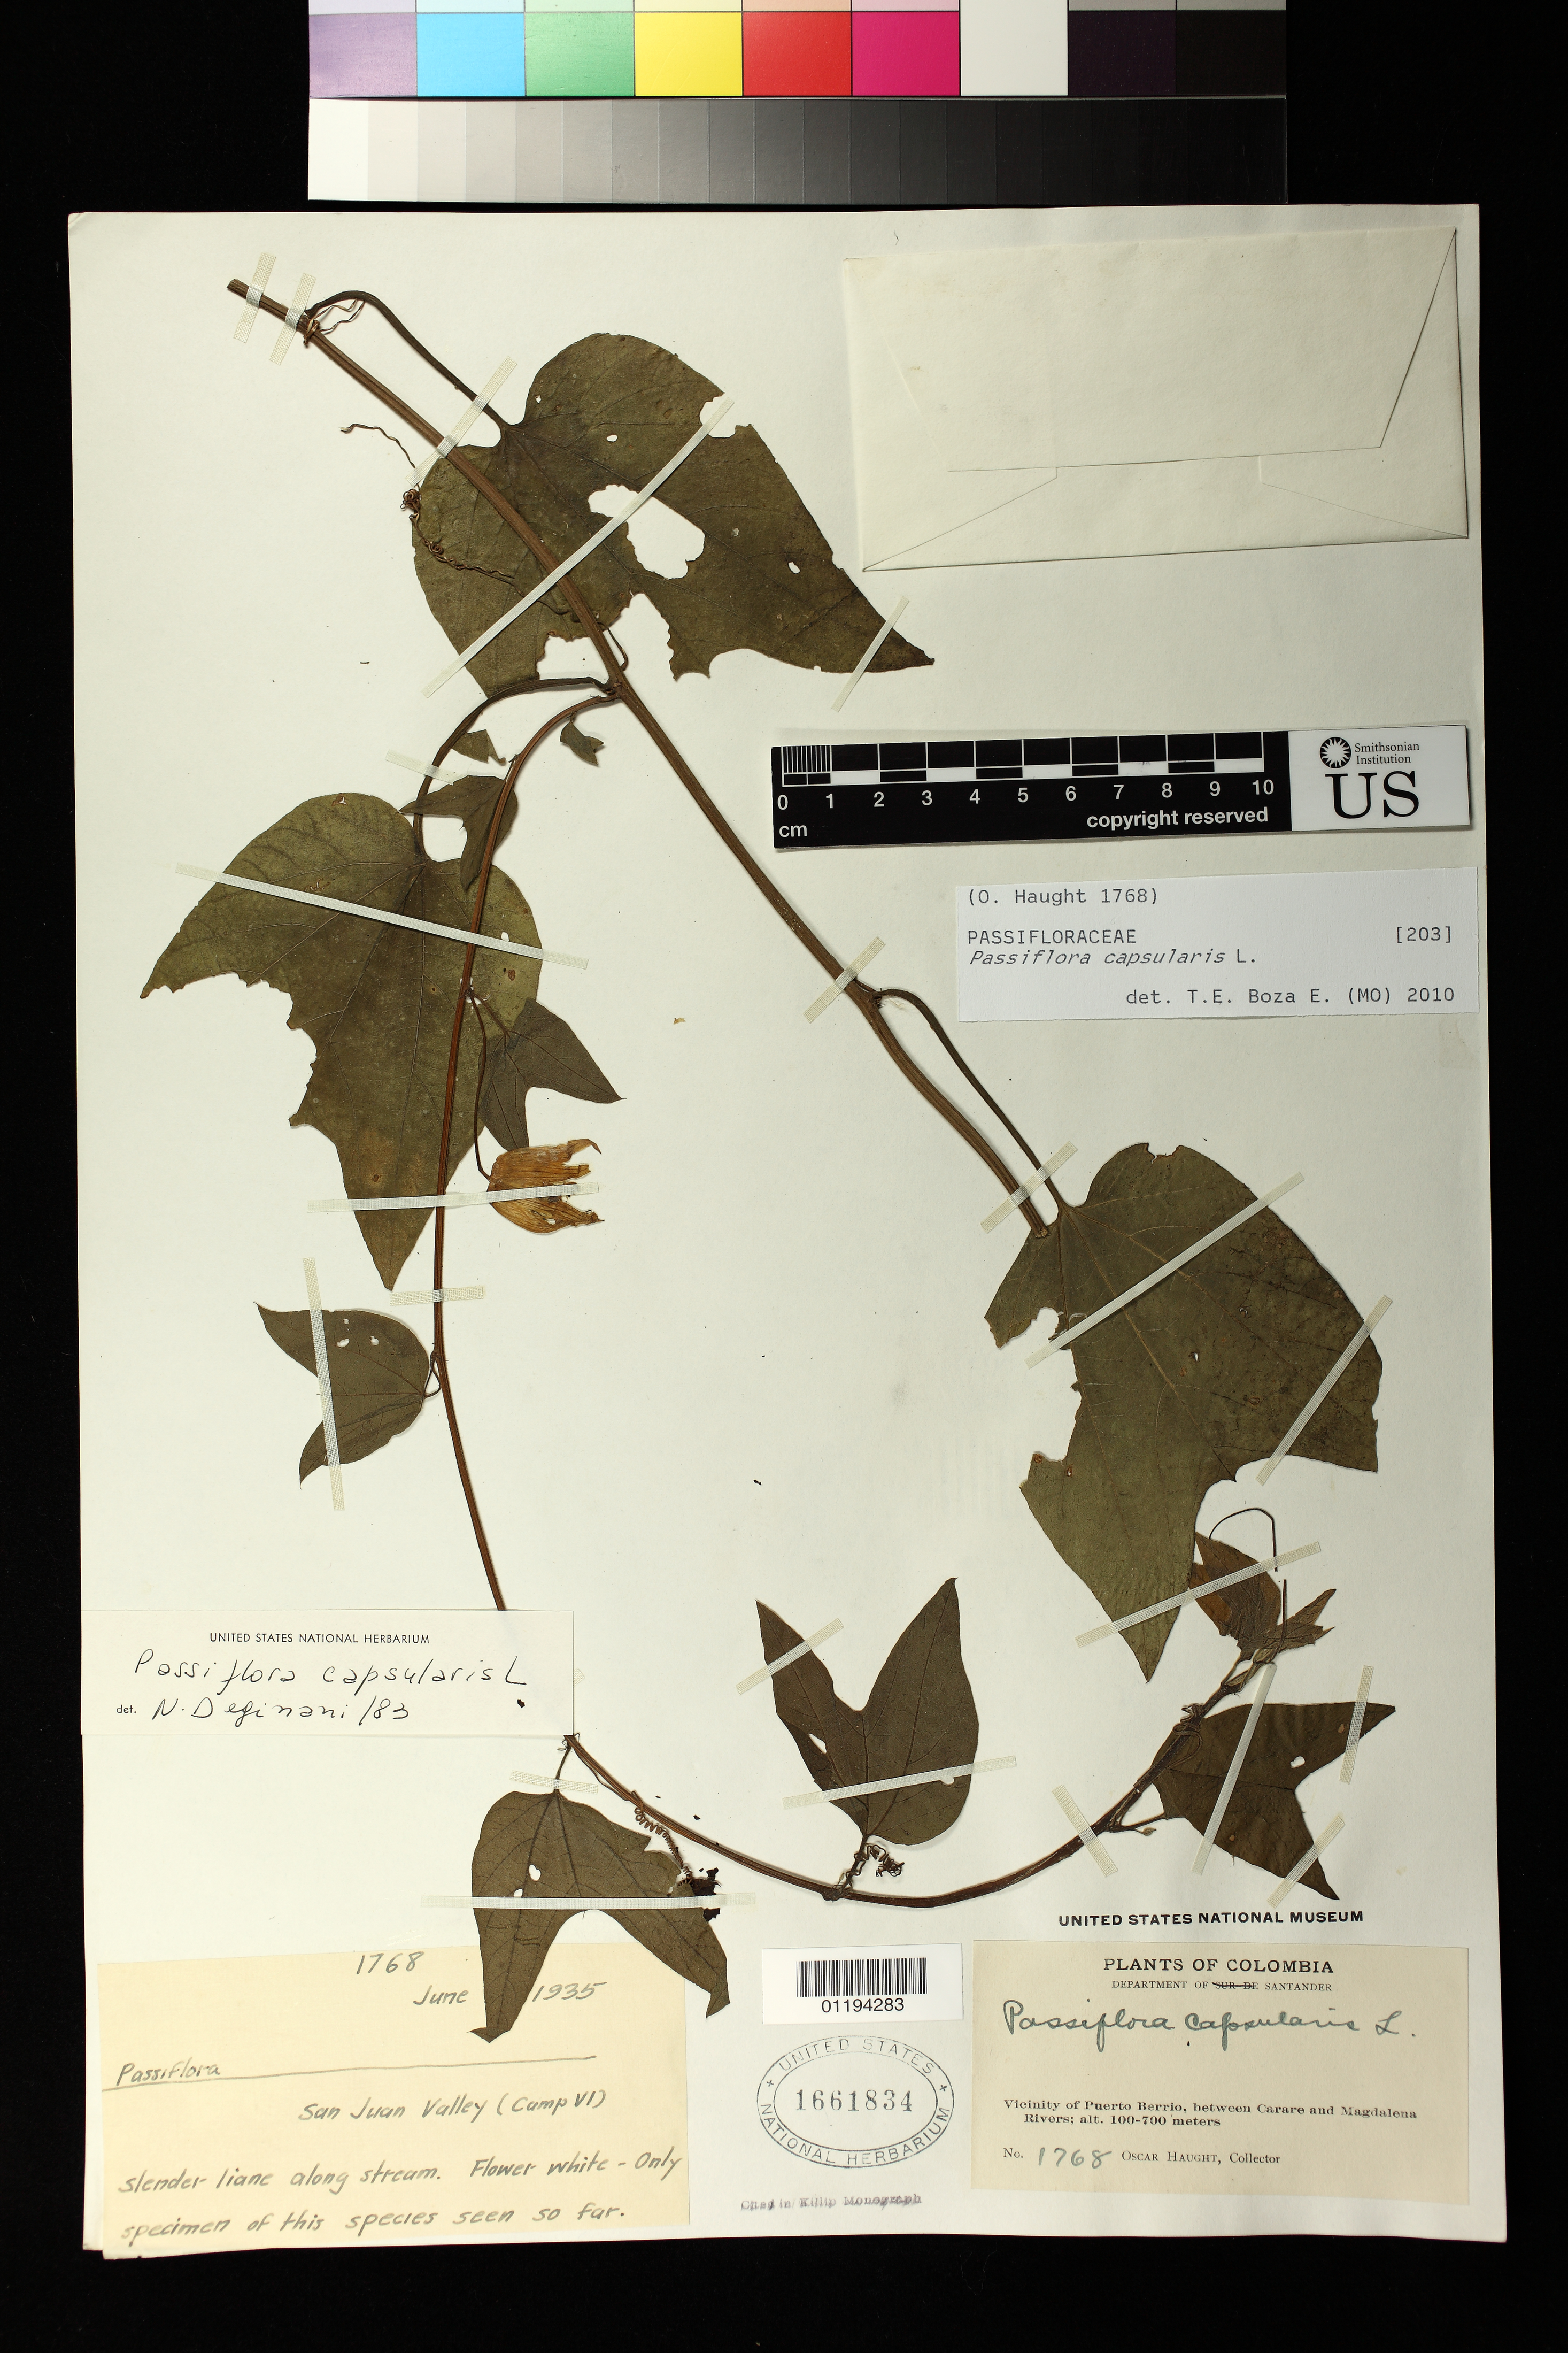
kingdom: Plantae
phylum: Tracheophyta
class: Magnoliopsida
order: Malpighiales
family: Passifloraceae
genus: Passiflora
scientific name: Passiflora capsularis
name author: L.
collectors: O. L. Haught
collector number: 1768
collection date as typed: Jun 1935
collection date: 1935-06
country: Colombia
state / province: Santander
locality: San Juan Valley (camp VI), Vicinity of Puerto Berrio, between Carare and Magdalena Rivers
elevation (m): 100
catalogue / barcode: US 1661834